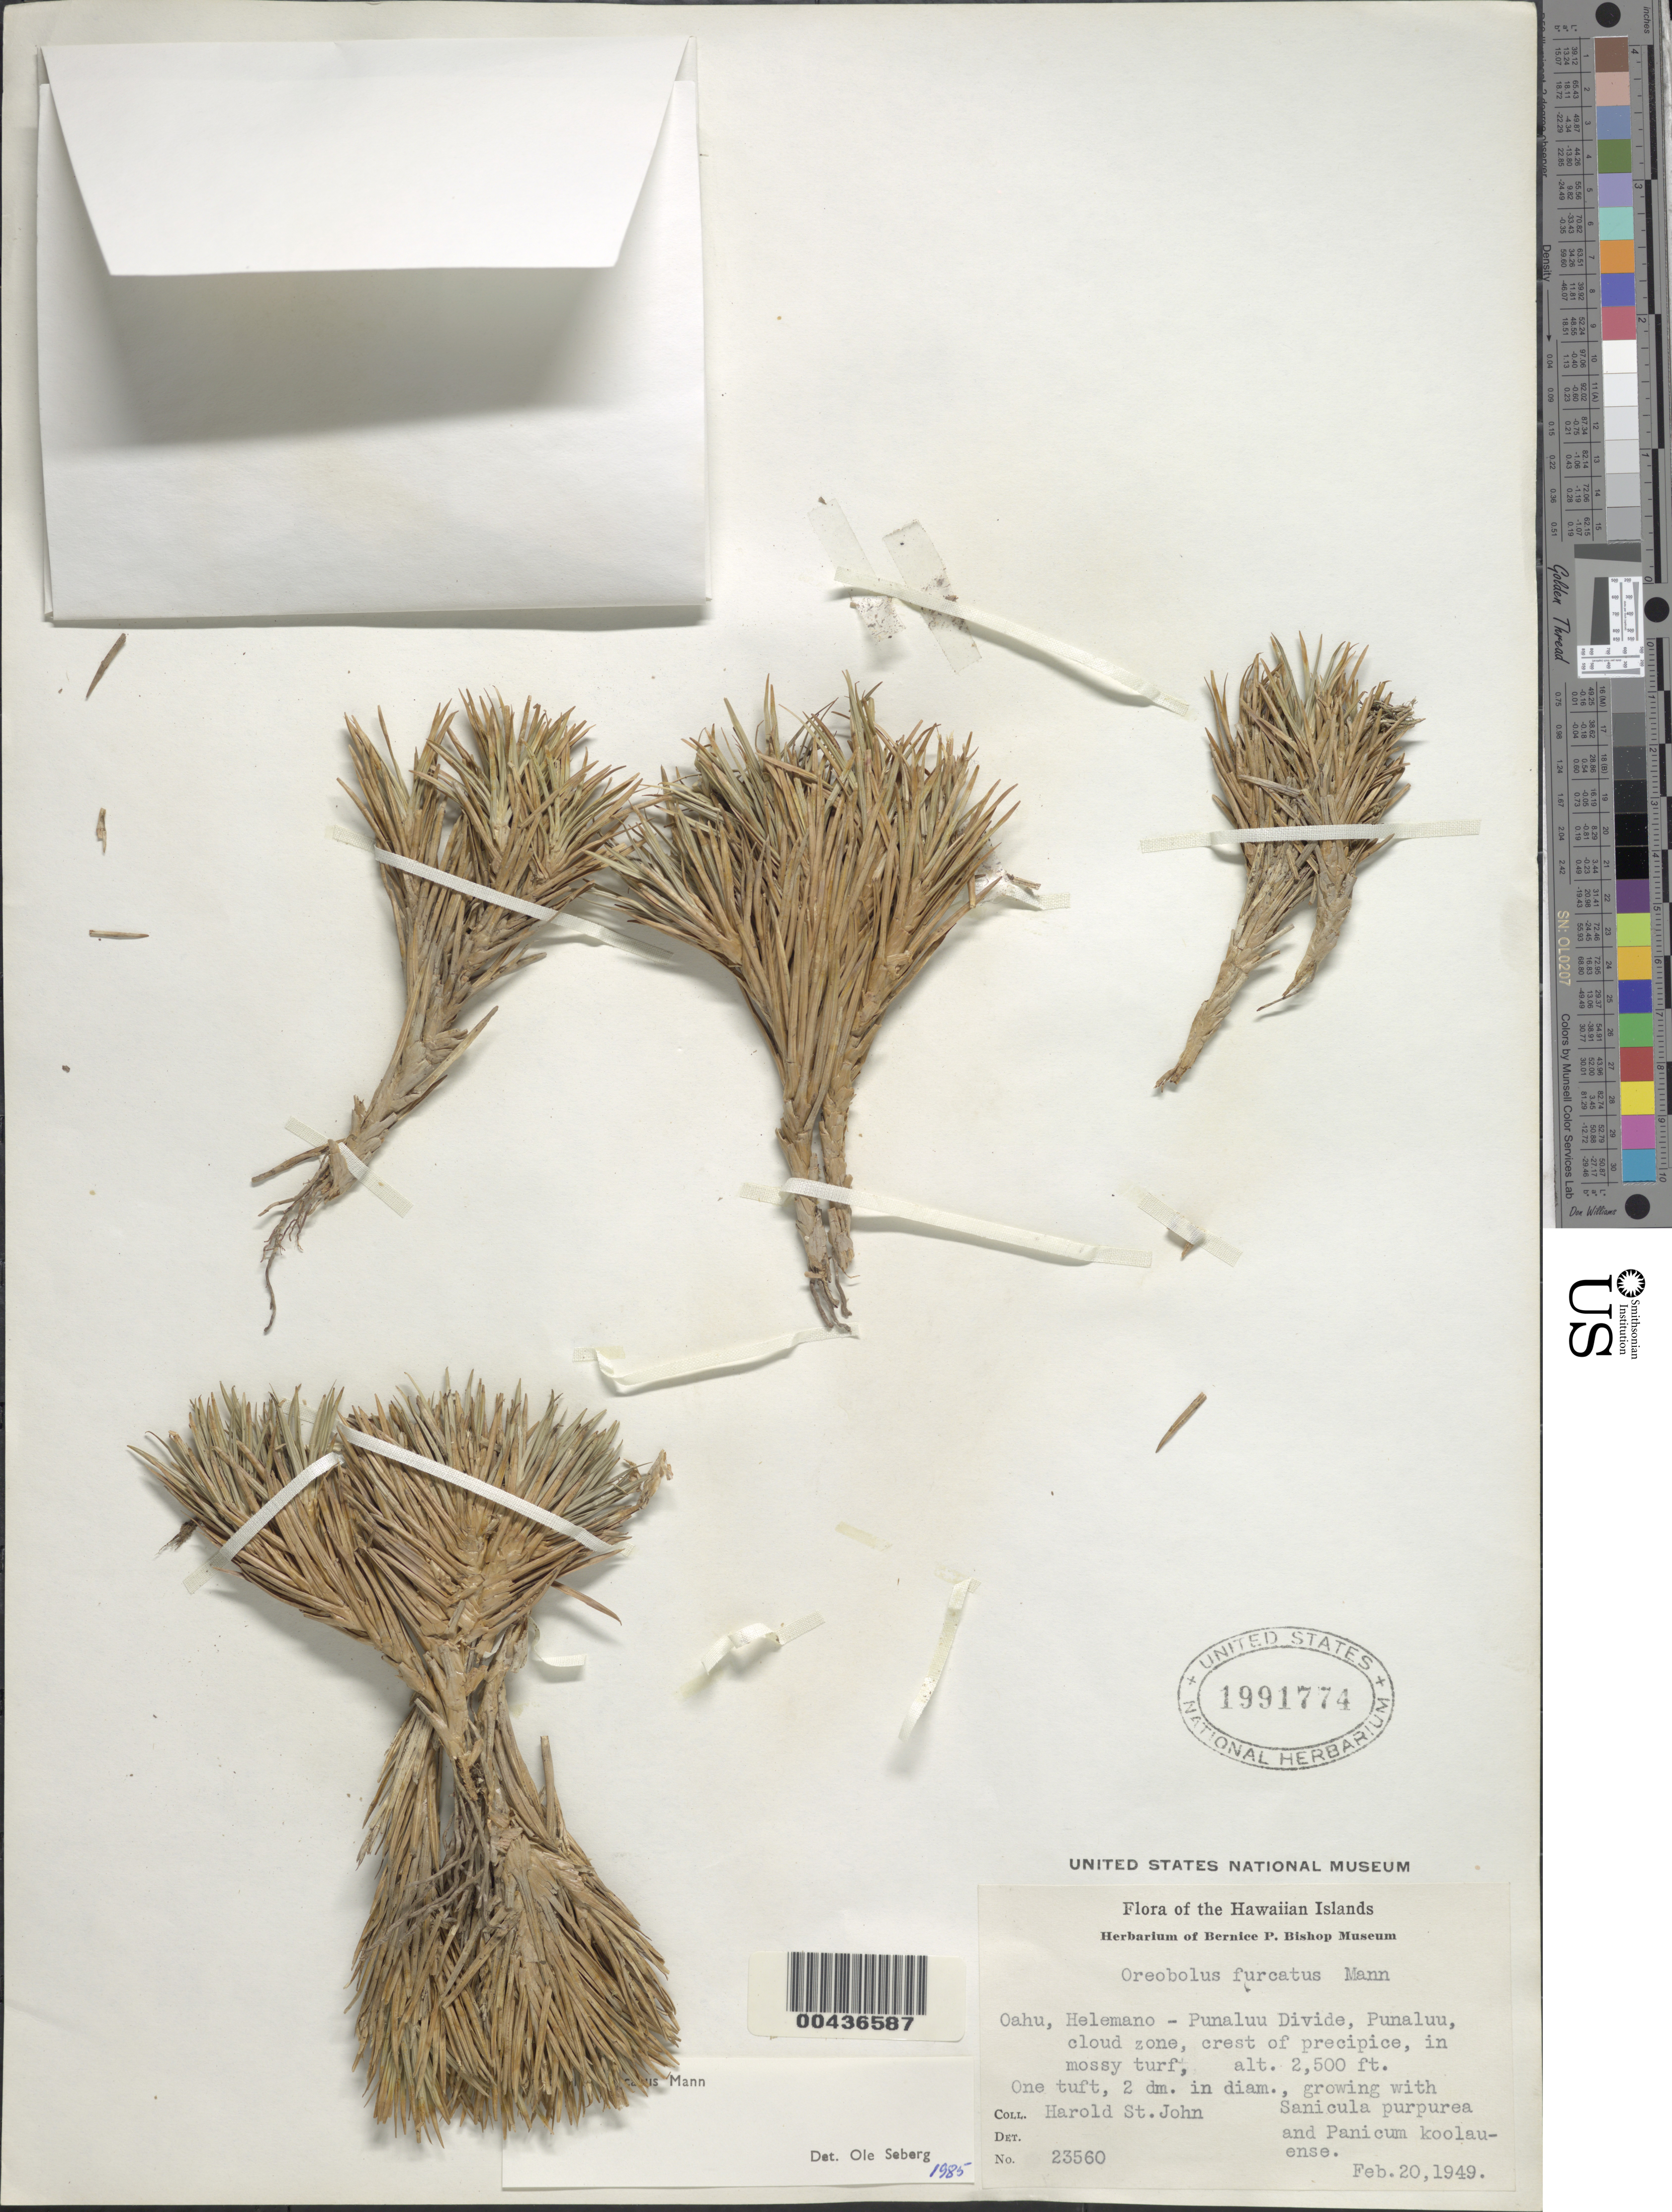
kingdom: Plantae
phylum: Tracheophyta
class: Liliopsida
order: Poales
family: Cyperaceae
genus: Oreobolus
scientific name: Oreobolus furcatus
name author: H. Mann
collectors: H. St. John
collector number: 23560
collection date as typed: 20 Feb 1949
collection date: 1949-02-20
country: United States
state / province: Hawaii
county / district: Honolulu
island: Oahu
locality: Helemano-Punaluu Divide, Punaluu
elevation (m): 762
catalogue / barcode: US 1991774